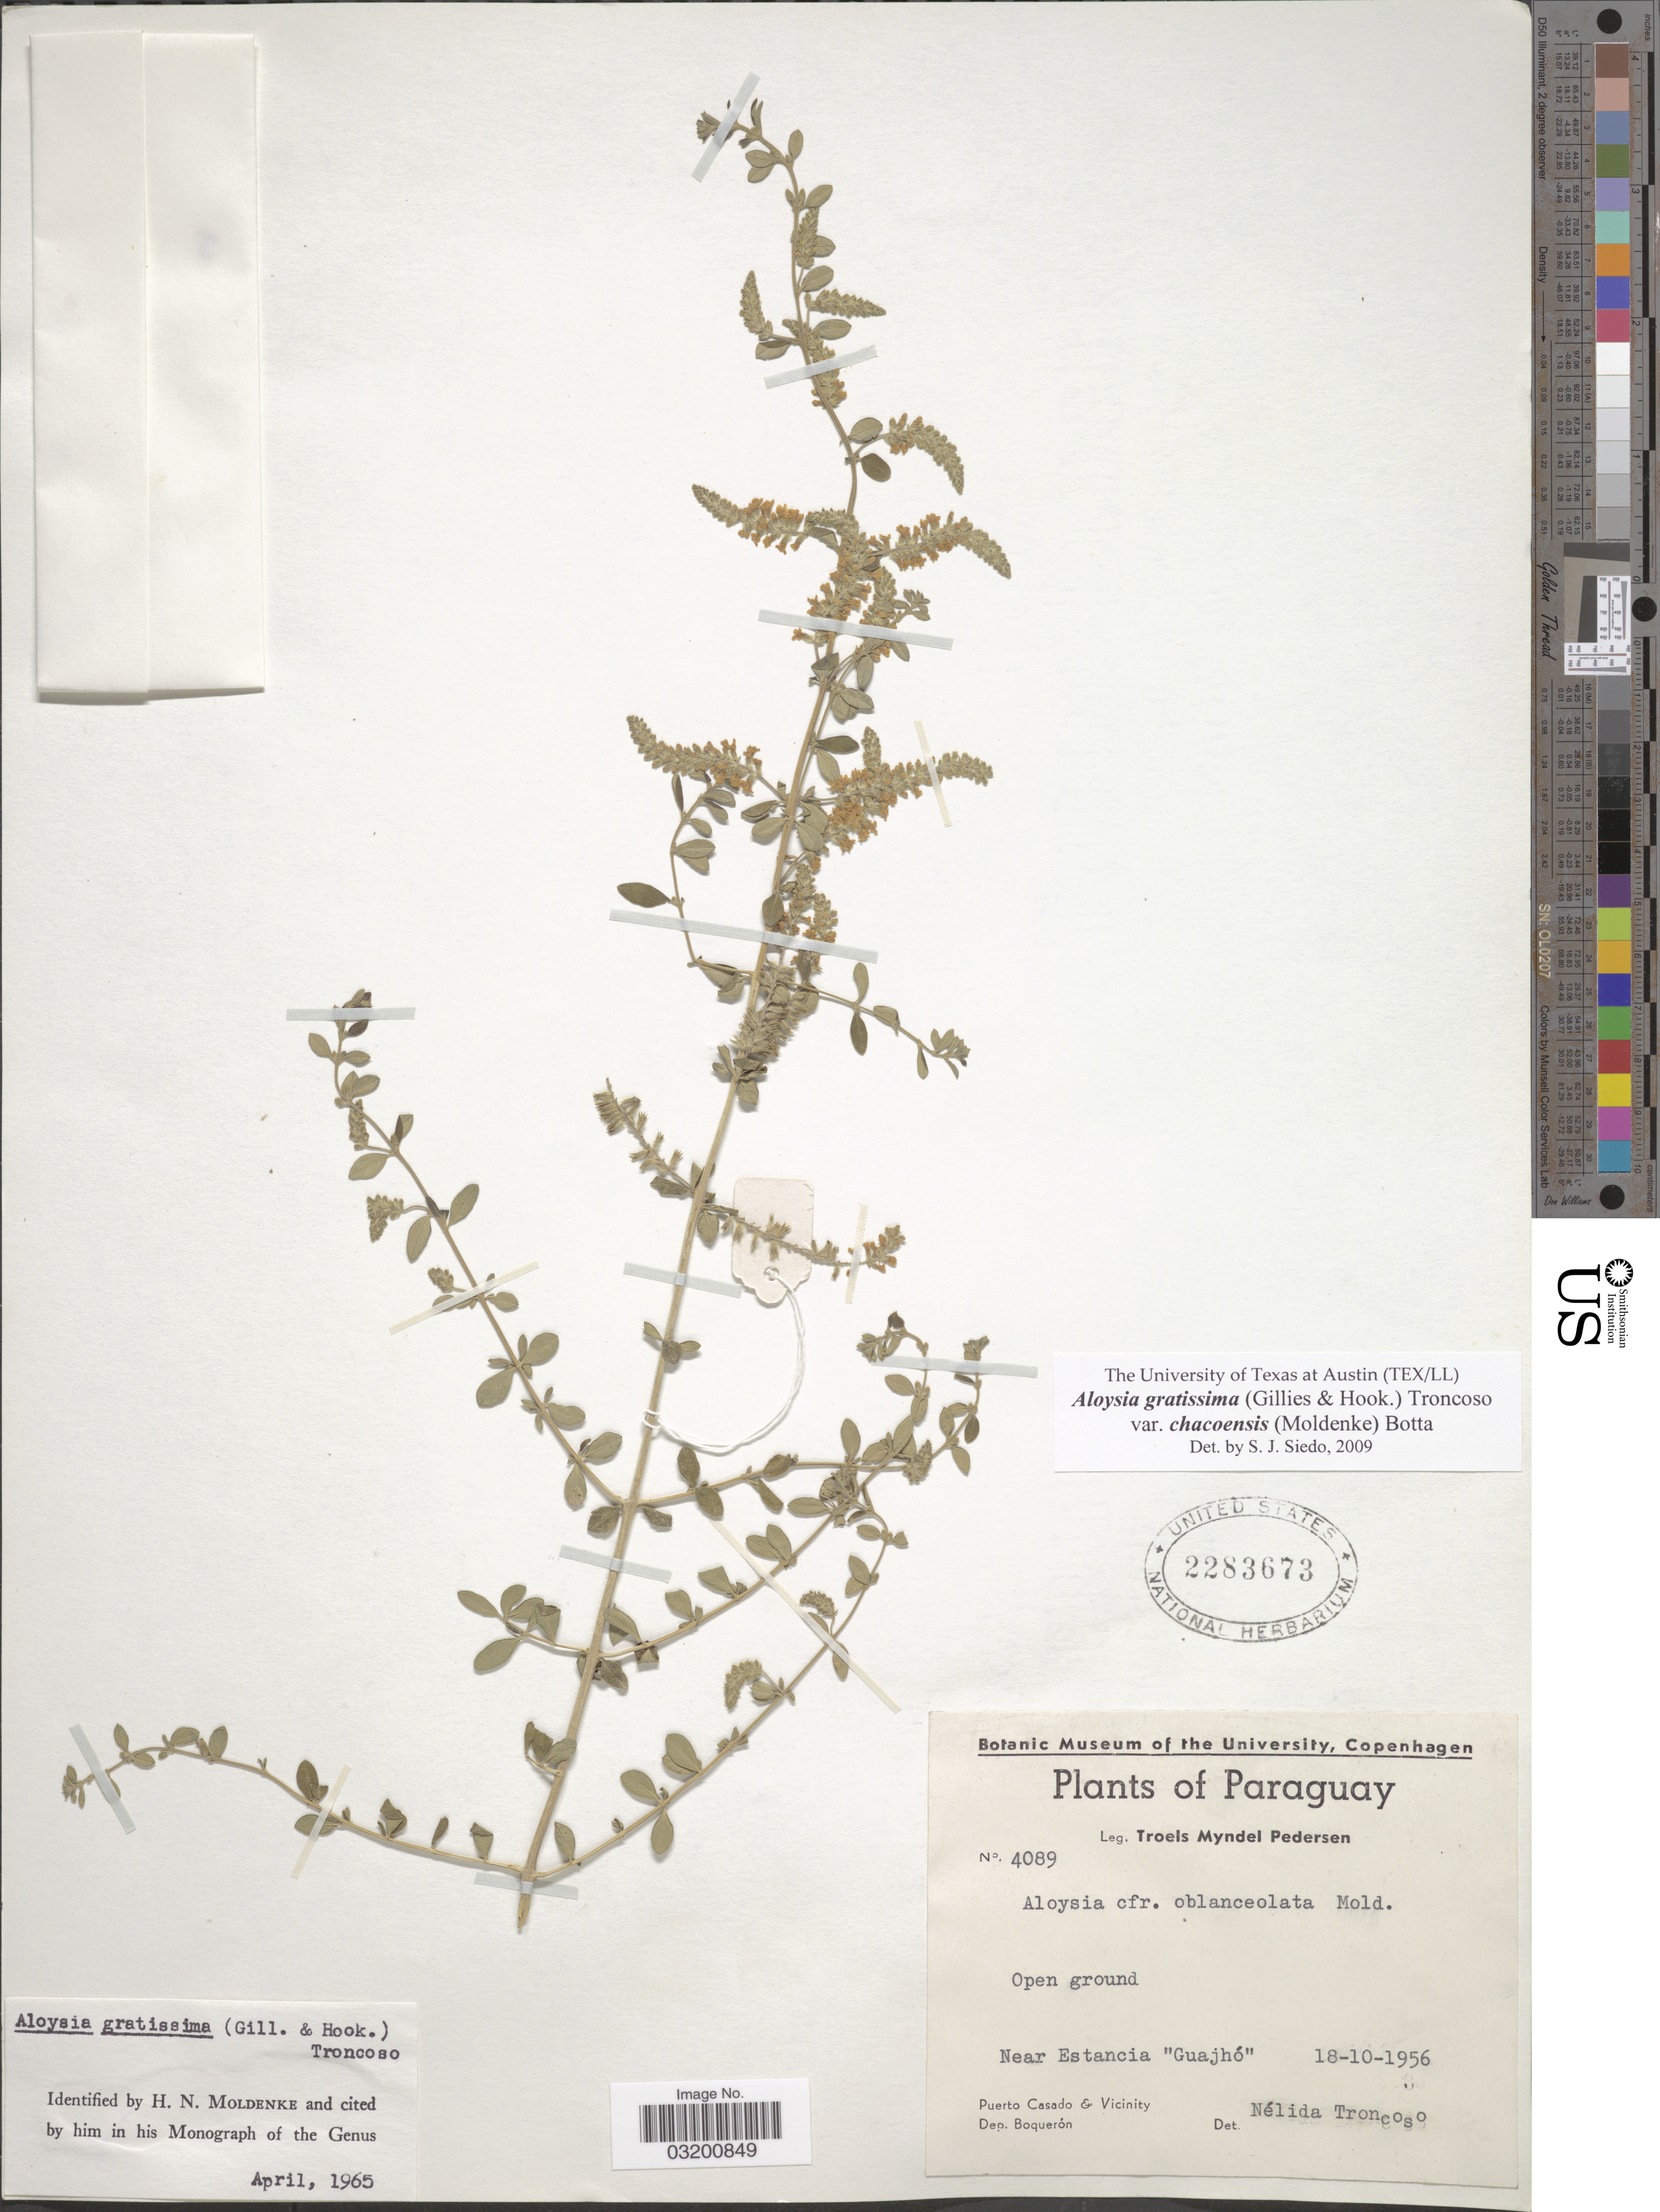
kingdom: Plantae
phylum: Tracheophyta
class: Magnoliopsida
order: Lamiales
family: Verbenaceae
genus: Aloysia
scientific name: Aloysia gratissima var. chacoensis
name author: (Moldenke) Botta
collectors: T. Pederson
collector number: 4089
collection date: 1956-10-18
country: Paraguay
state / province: Boqueron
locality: Near Estancia "Guajhó". Puerto Casado & Vicinity. Dep. Boquerón.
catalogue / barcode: US 2283673